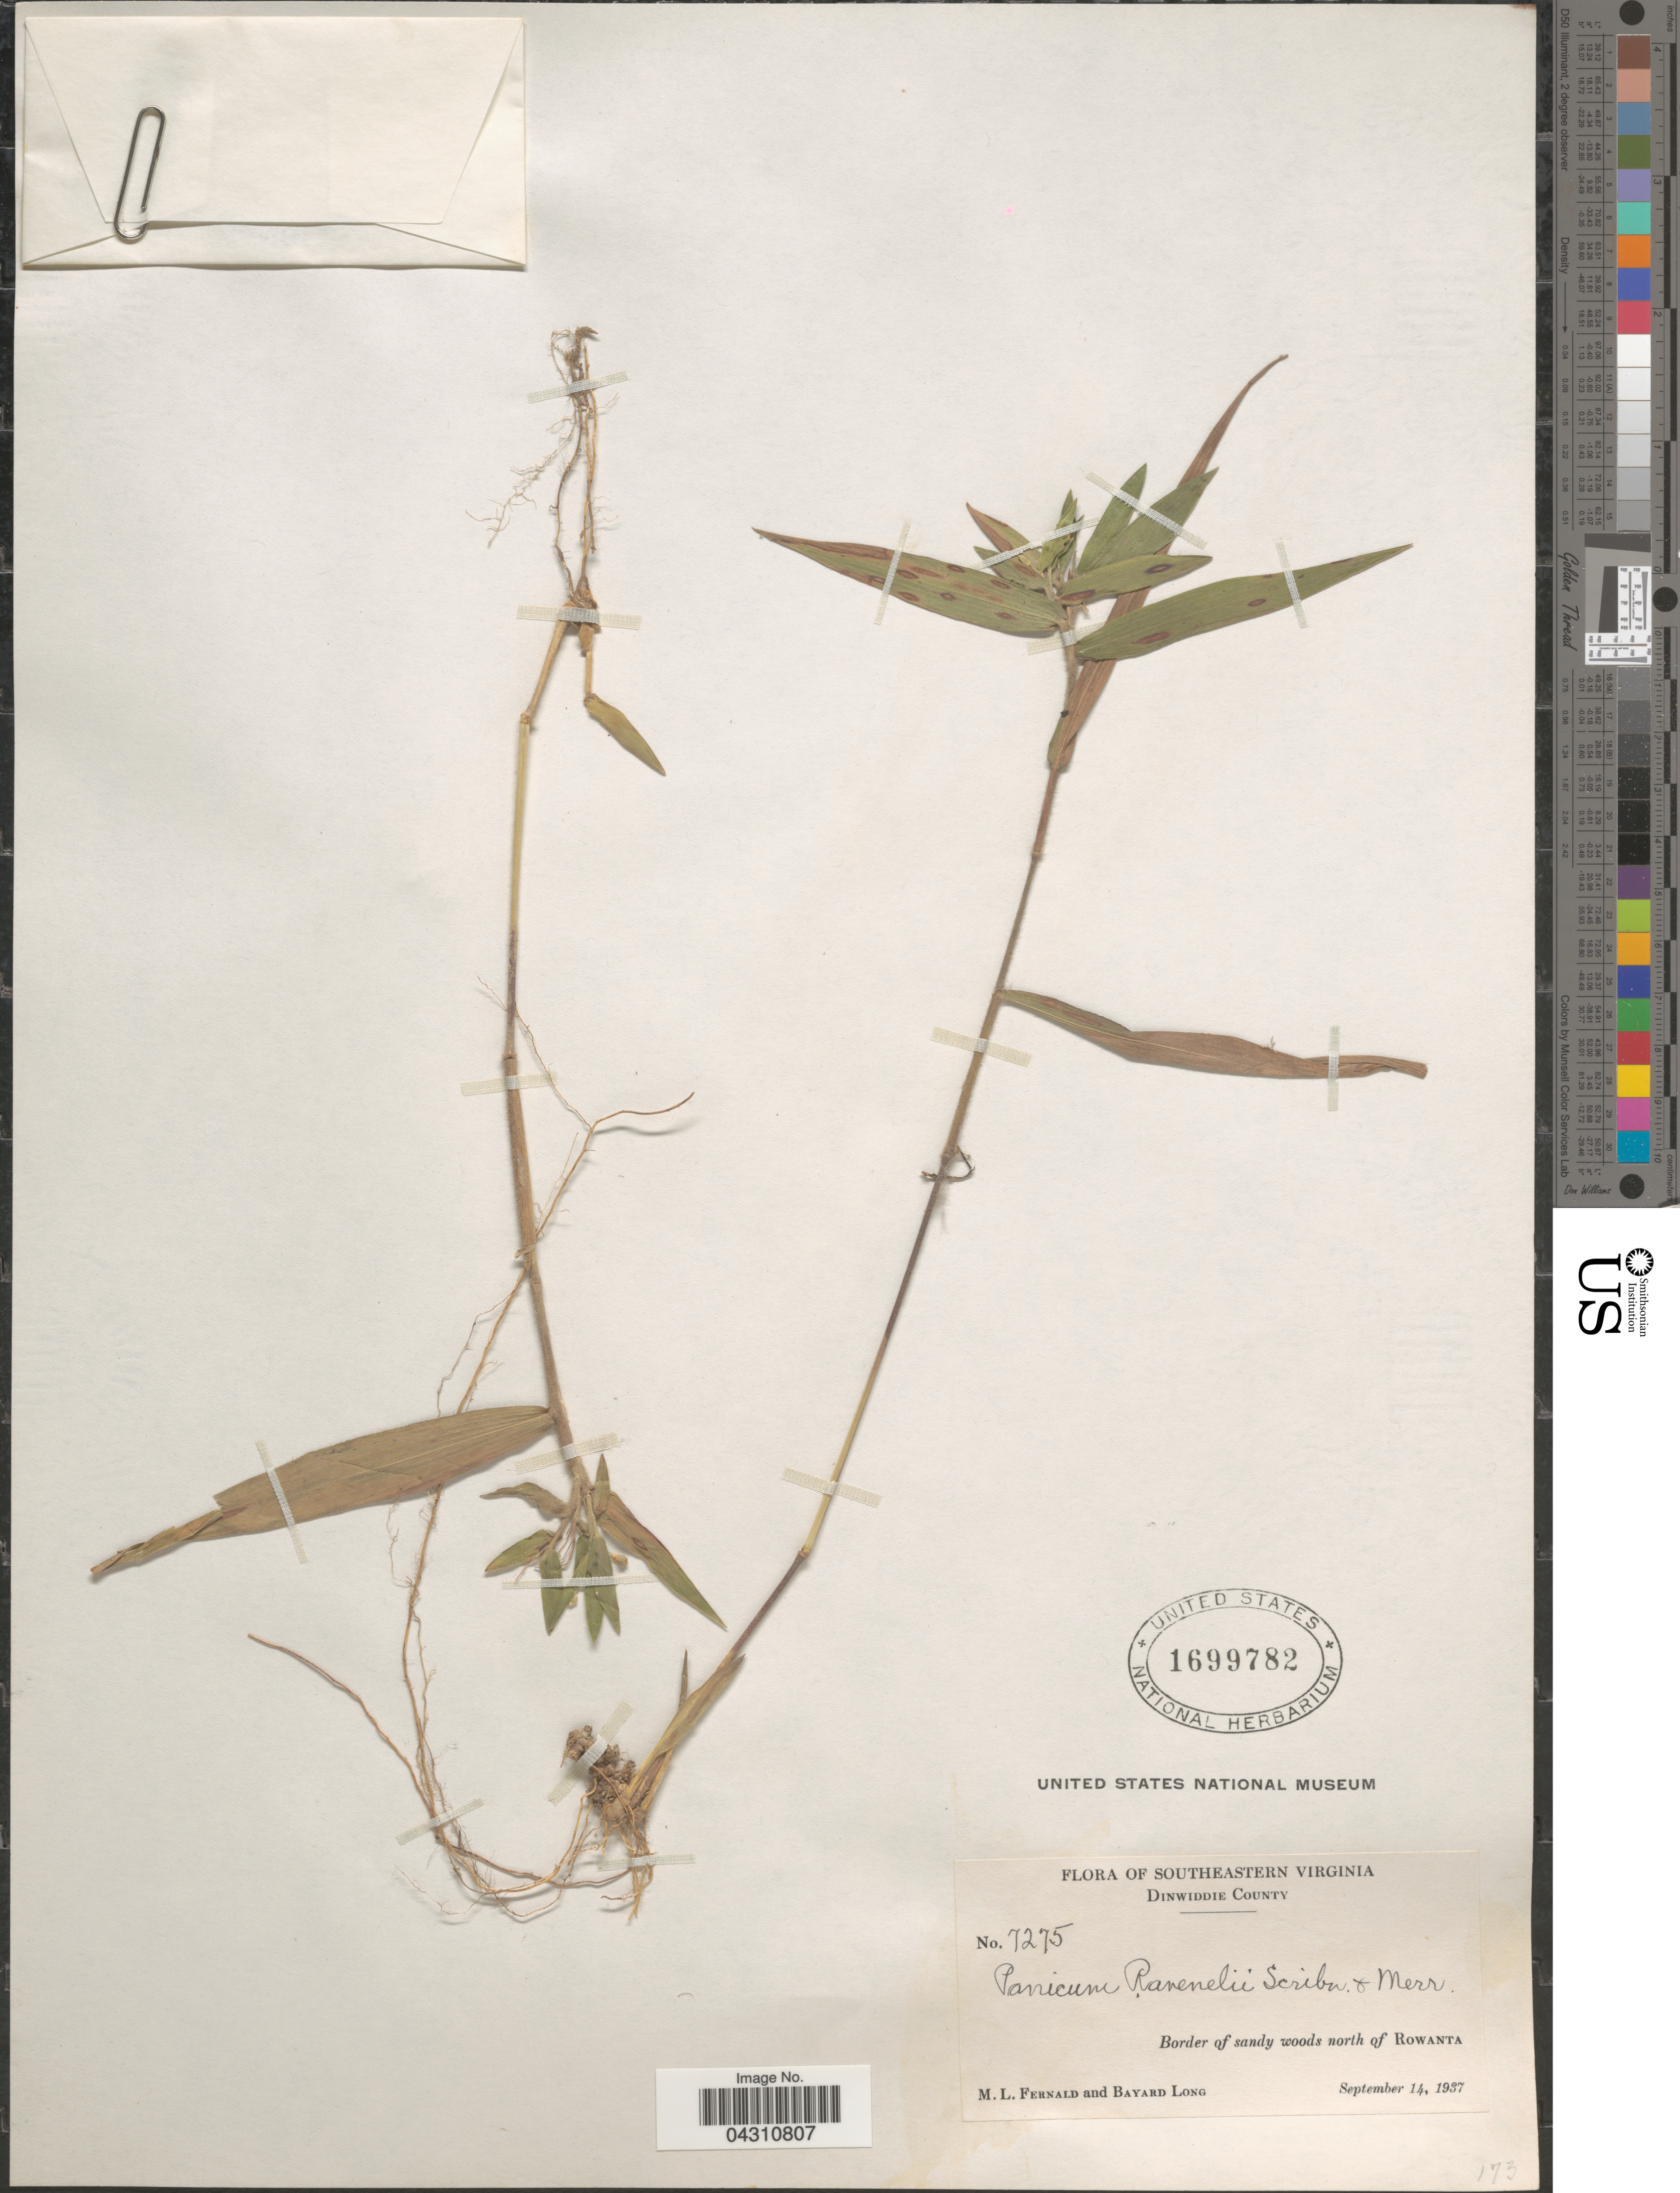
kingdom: Plantae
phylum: Tracheophyta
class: Liliopsida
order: Poales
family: Poaceae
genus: Dichanthelium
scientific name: Dichanthelium ravenelii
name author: (Scribn. & Merr.) Gould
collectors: M. L. Fernald & B. Long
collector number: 7275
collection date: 1937-09-14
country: United States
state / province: Virginia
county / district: Dinwiddie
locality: Southeastern Virginia. Dinwiddie County. Border of sandy woods north of Rowanta.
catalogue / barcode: US 1699782